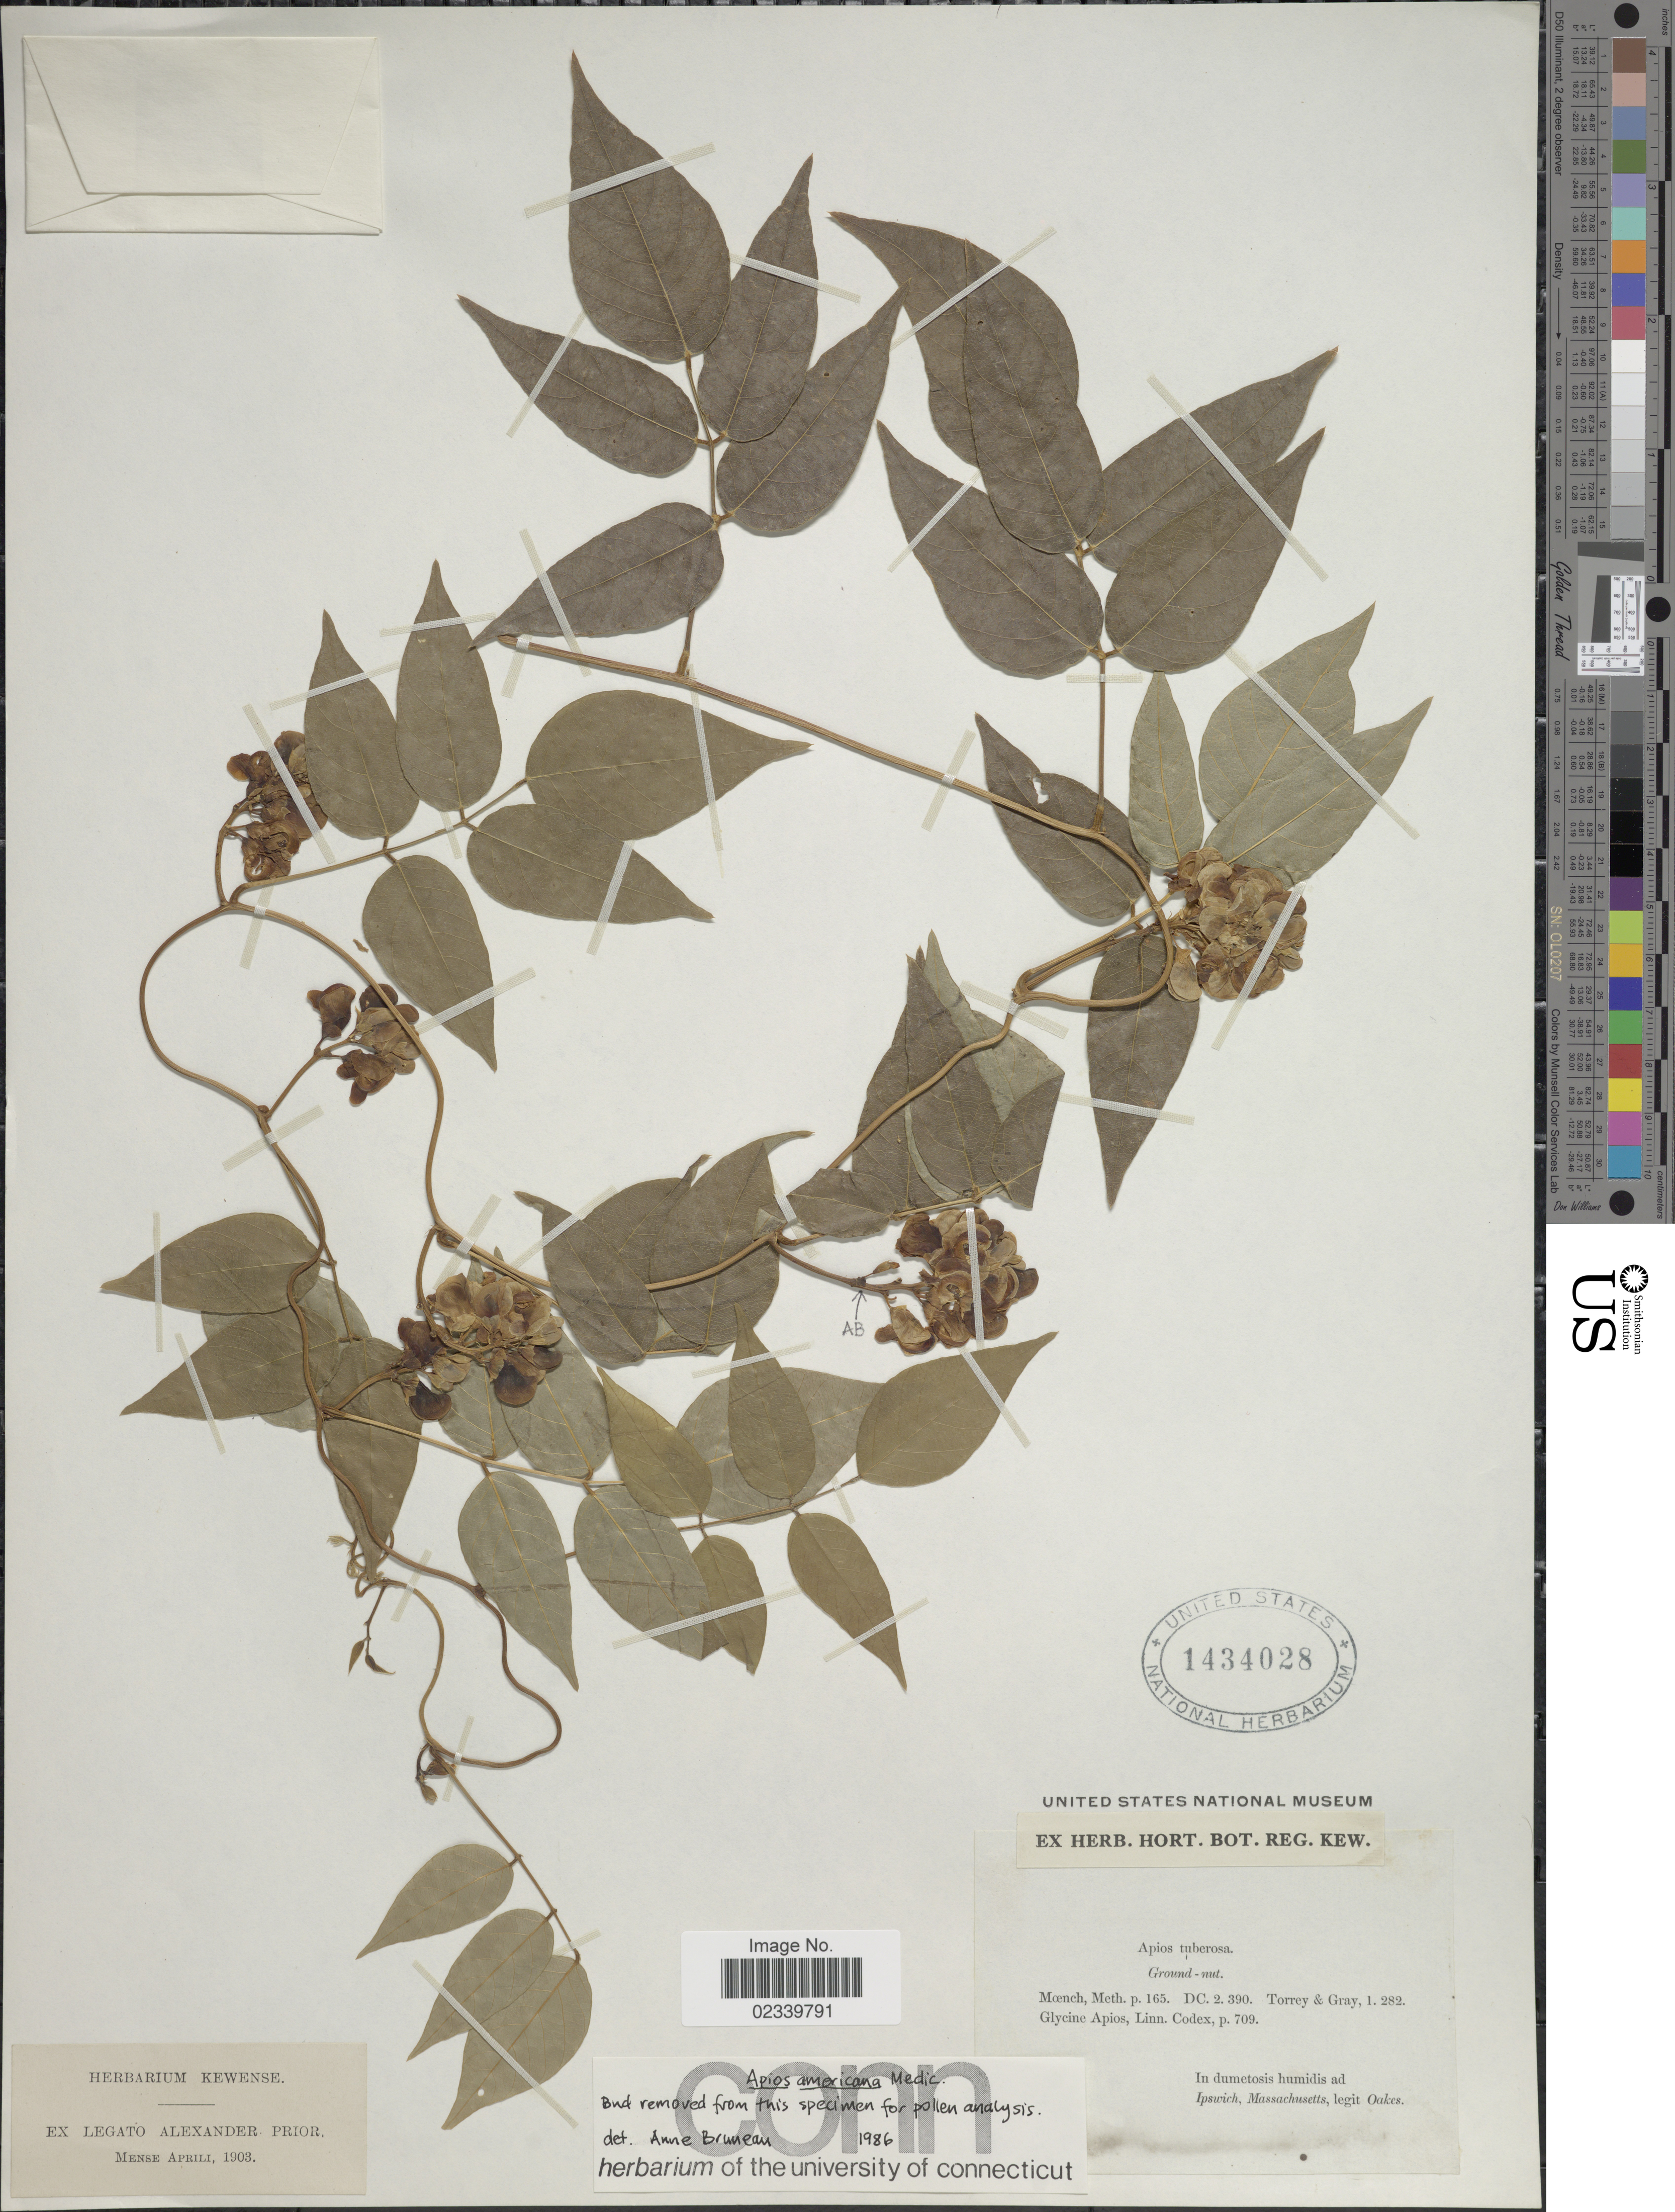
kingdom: Plantae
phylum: Tracheophyta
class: Magnoliopsida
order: Fabales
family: Fabaceae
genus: Apios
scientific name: Apios americana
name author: Medik.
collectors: -. Oakes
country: United States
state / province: Massachusetts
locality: In dumetosis humidis ad Ipswich.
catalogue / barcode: US 1434028